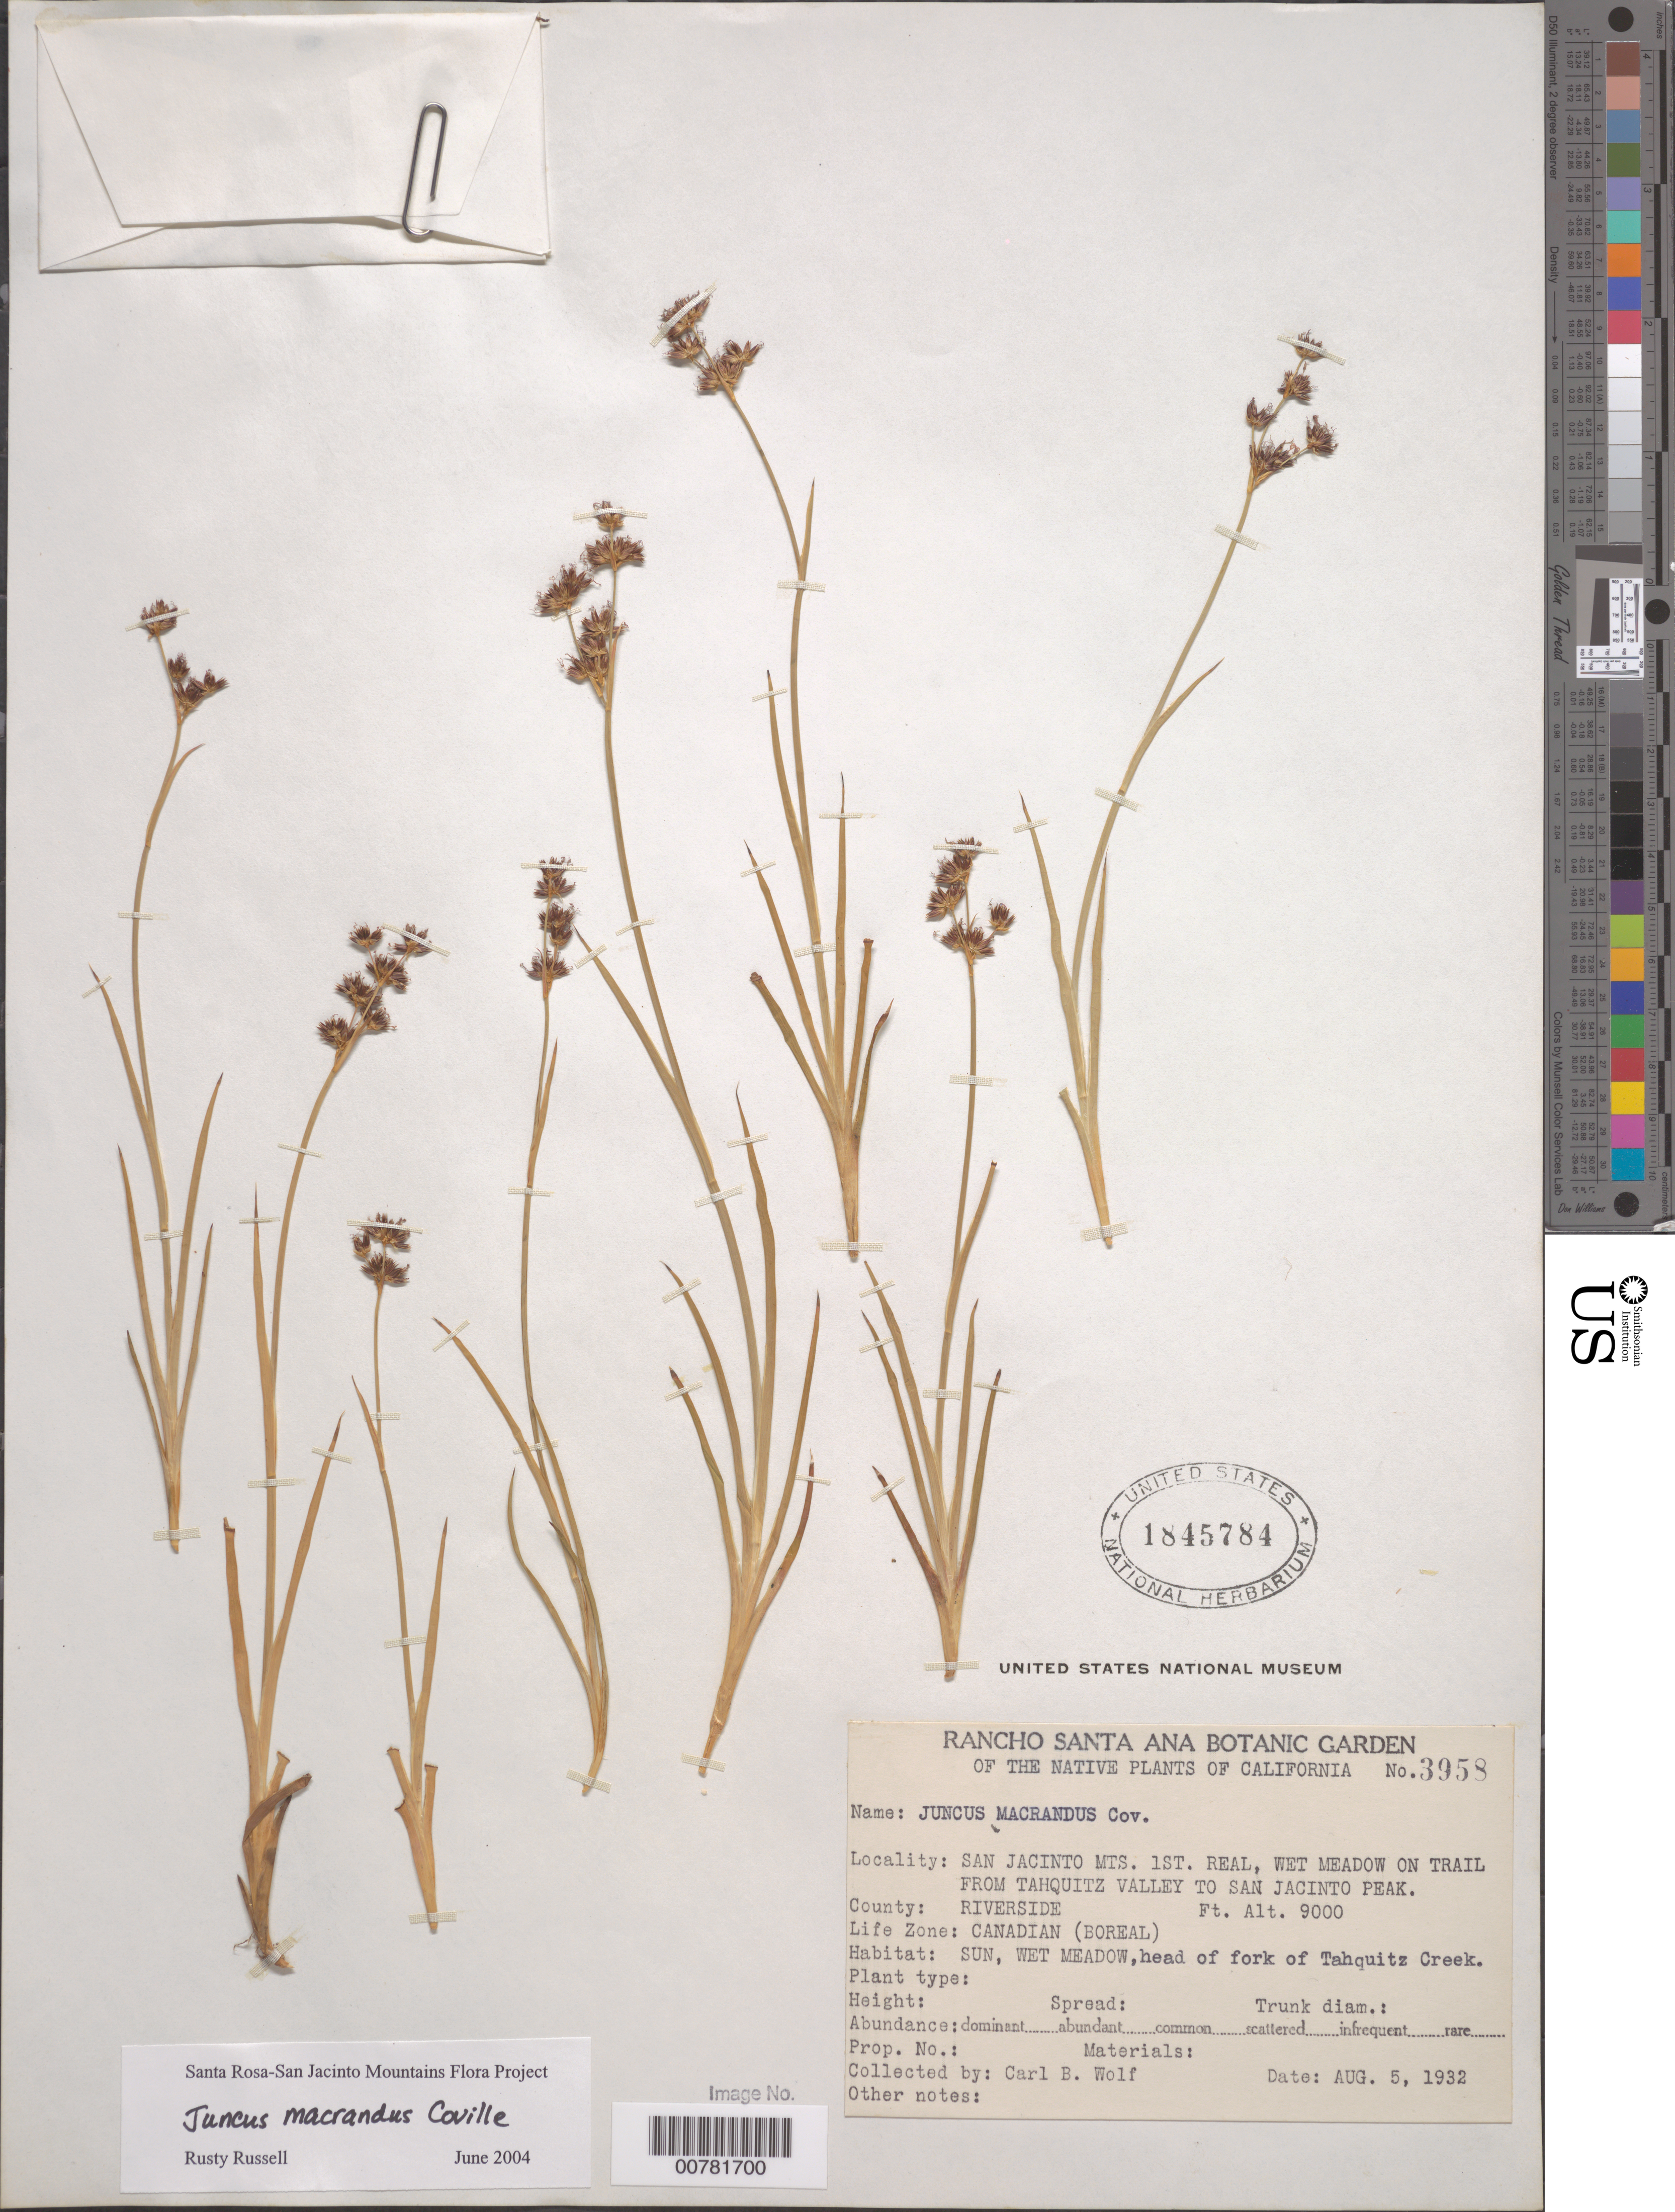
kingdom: Plantae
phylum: Tracheophyta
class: Liliopsida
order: Poales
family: Juncaceae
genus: Juncus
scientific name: Juncus macrandrus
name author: Coville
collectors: C. B. Wolf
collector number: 3958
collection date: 1932-08-05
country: United States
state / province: California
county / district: Riverside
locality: San Jacinto Mts. 1st. Real, wet meadow on trail from Tahquitz Valley to San Jacinto Peak. County: Riverside. Life Zone: Canadian (Boreal). Head of fork of Tahquitz Creek.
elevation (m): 2743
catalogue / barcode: US 1845784